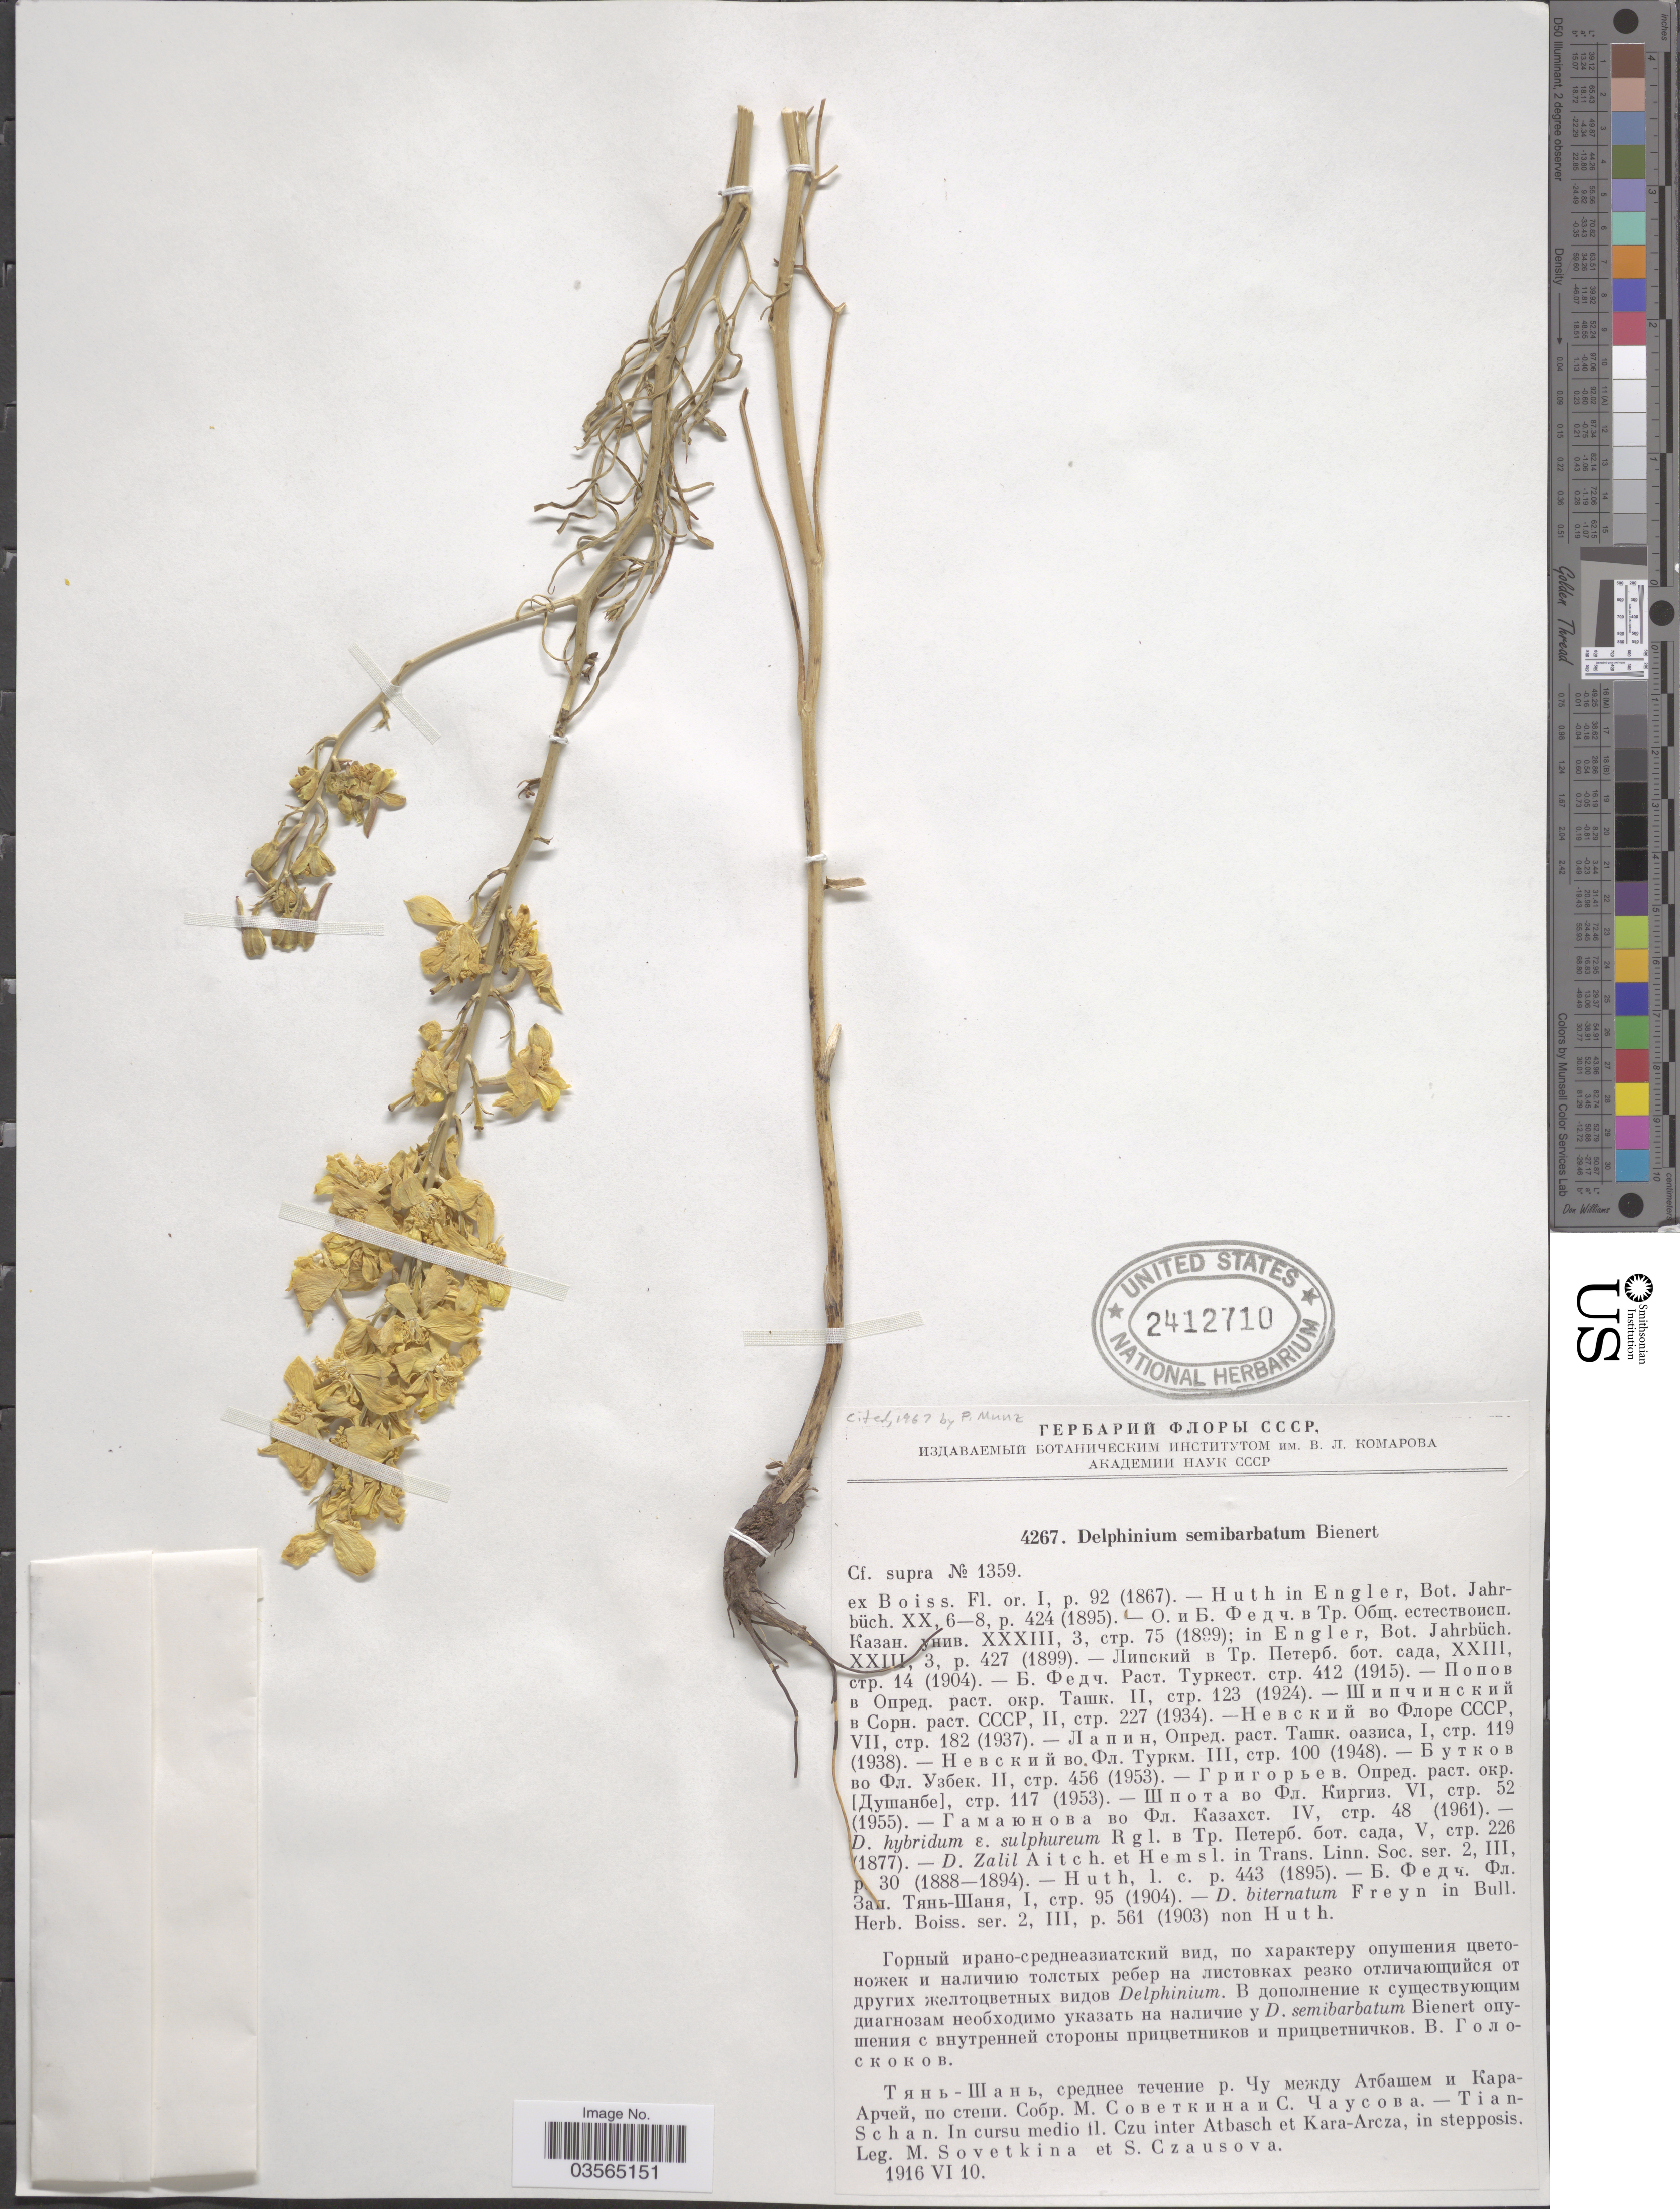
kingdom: Plantae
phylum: Tracheophyta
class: Magnoliopsida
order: Ranunculales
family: Ranunculaceae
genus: Delphinium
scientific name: Delphinium semibarbatum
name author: Bienert ex Boiss.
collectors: M. Sovetkina & S. Czausova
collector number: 4267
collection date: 1916-06-10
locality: Tian-Schan. In cursu medio fl. Czu inter Atbasch et Kara-Arcza.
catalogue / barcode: US 2412710